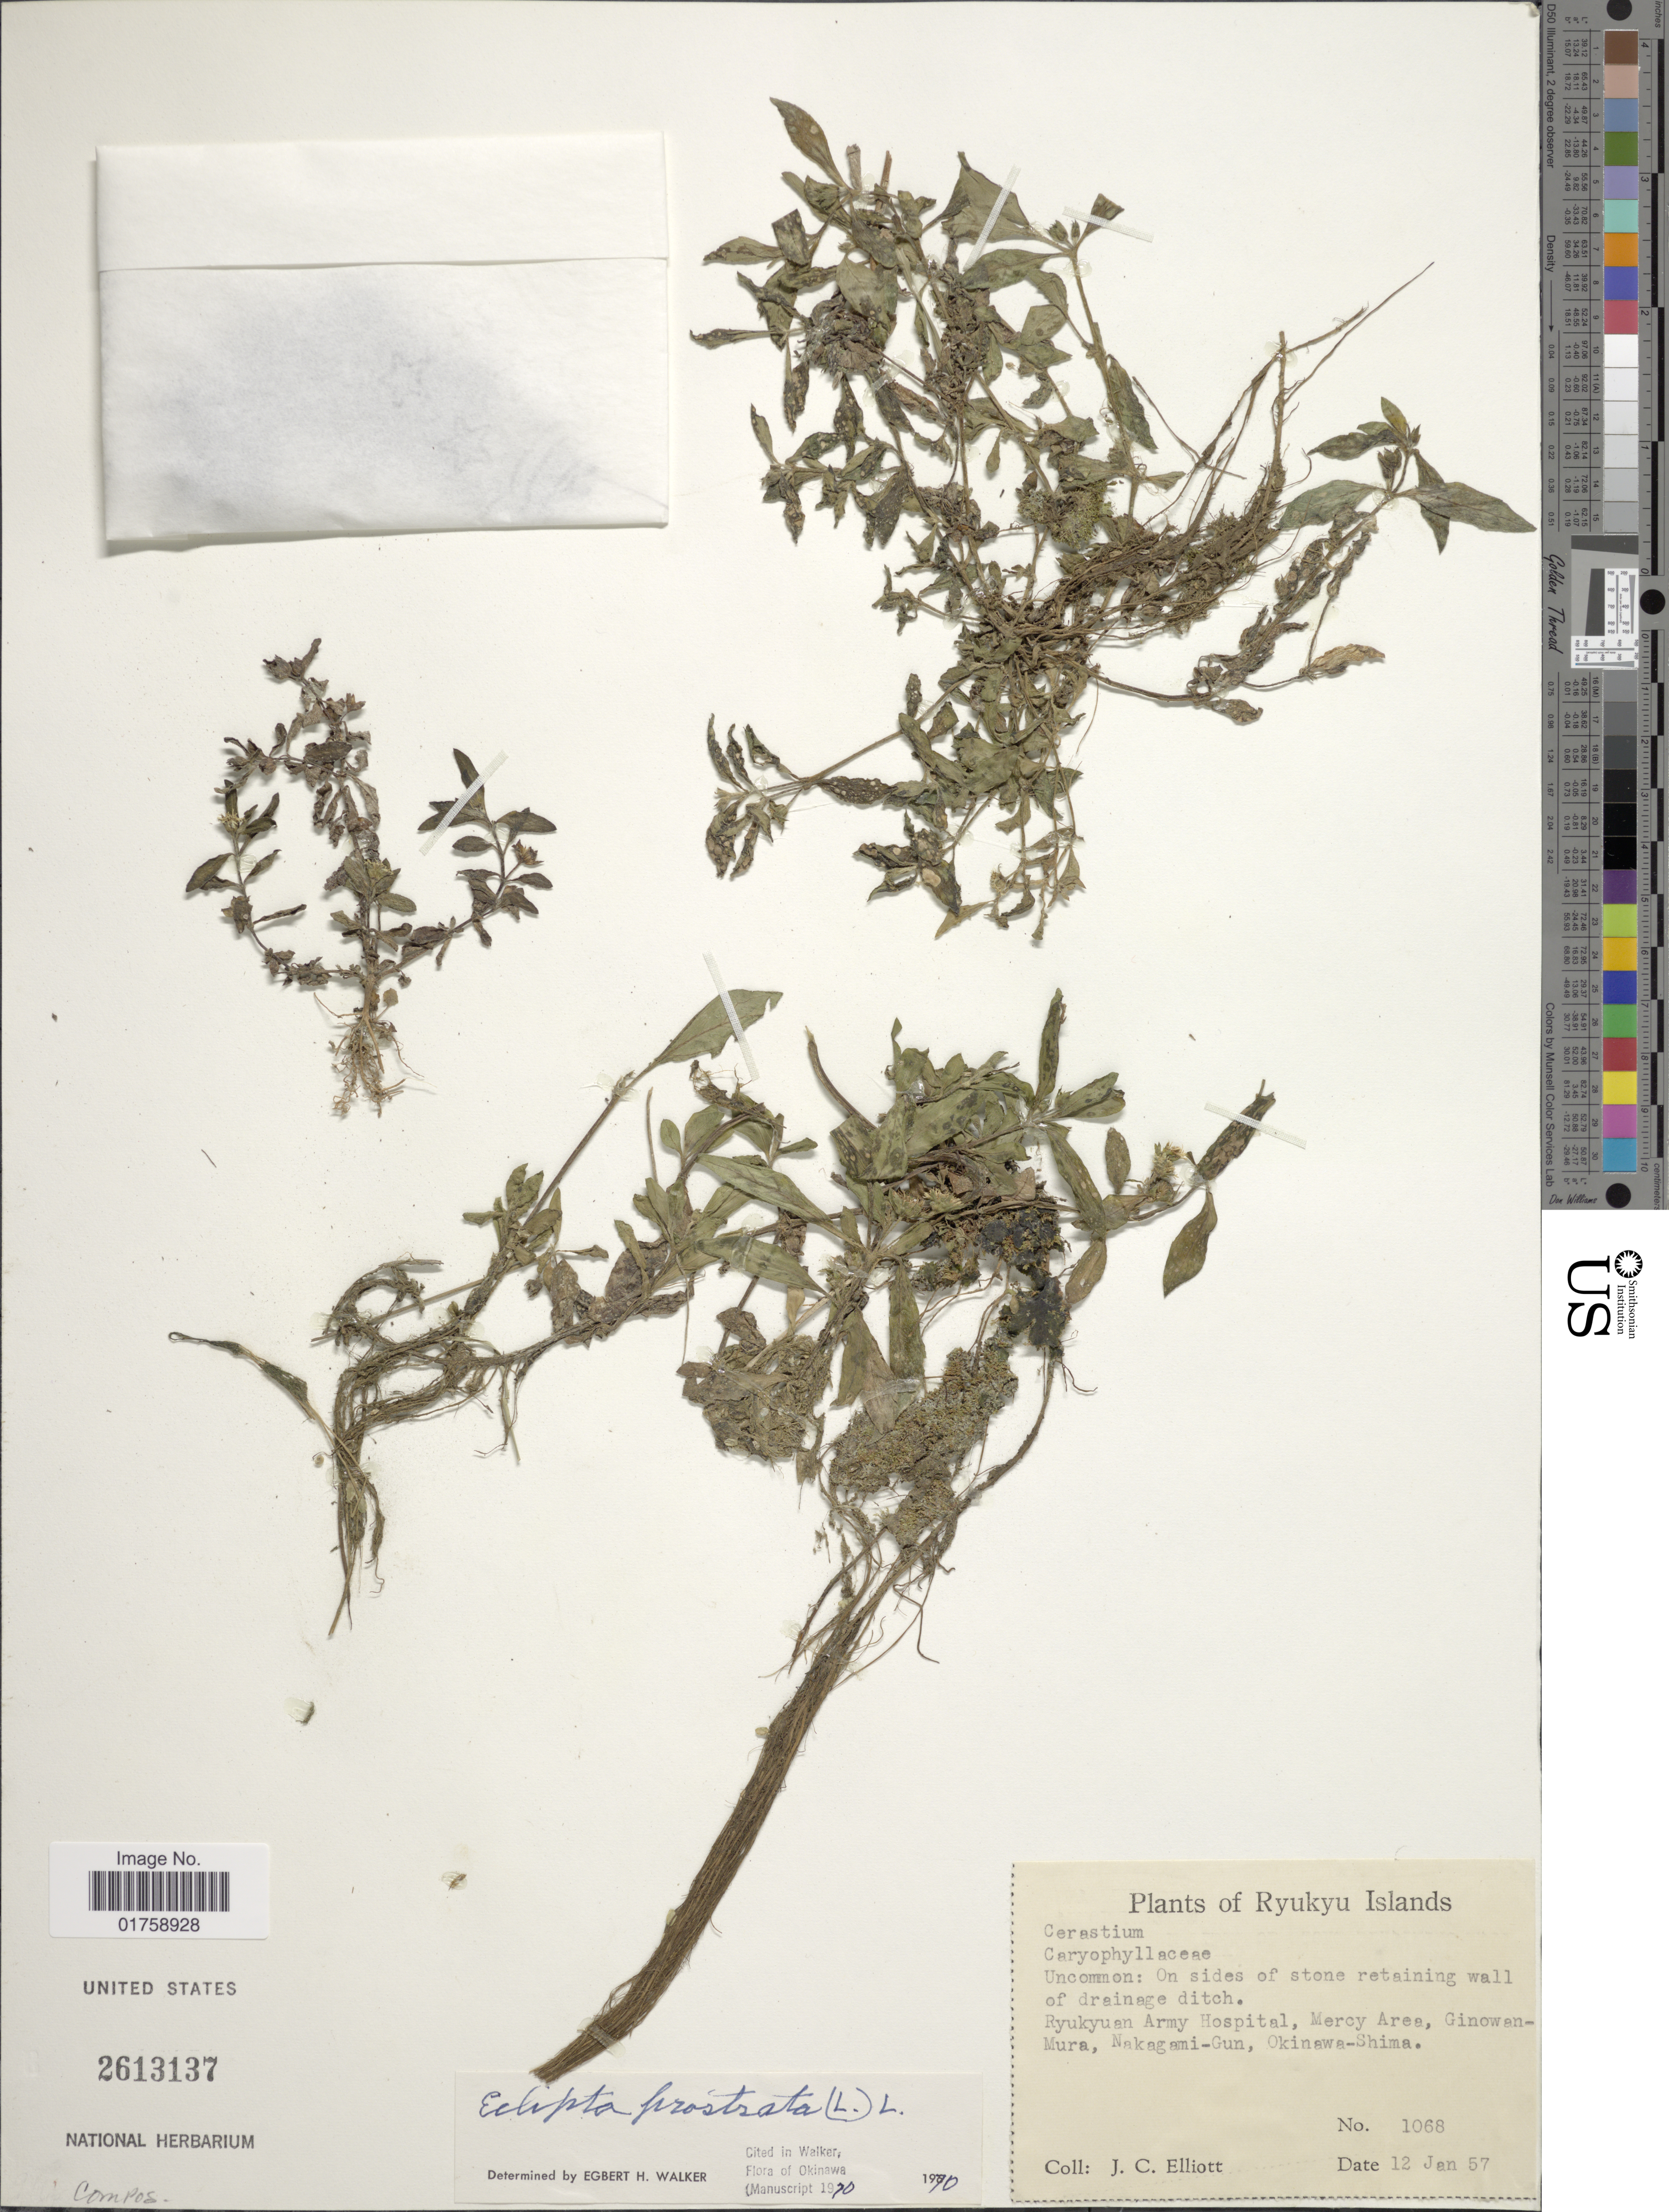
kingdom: Plantae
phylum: Tracheophyta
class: Magnoliopsida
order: Asterales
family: Asteraceae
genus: Eclipta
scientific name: Eclipta prostrata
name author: (L.) L.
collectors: J. C. Elliott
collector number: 1068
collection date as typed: Transcribed d/m/y: 12/1/57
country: Japan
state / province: Okinawa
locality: Ryukyu Islands. Ryukyuan Army Hospital, Mercy Area, Ginowan-Mura, Nakagami-Gun, Okinawa-Shima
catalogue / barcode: US 2613137